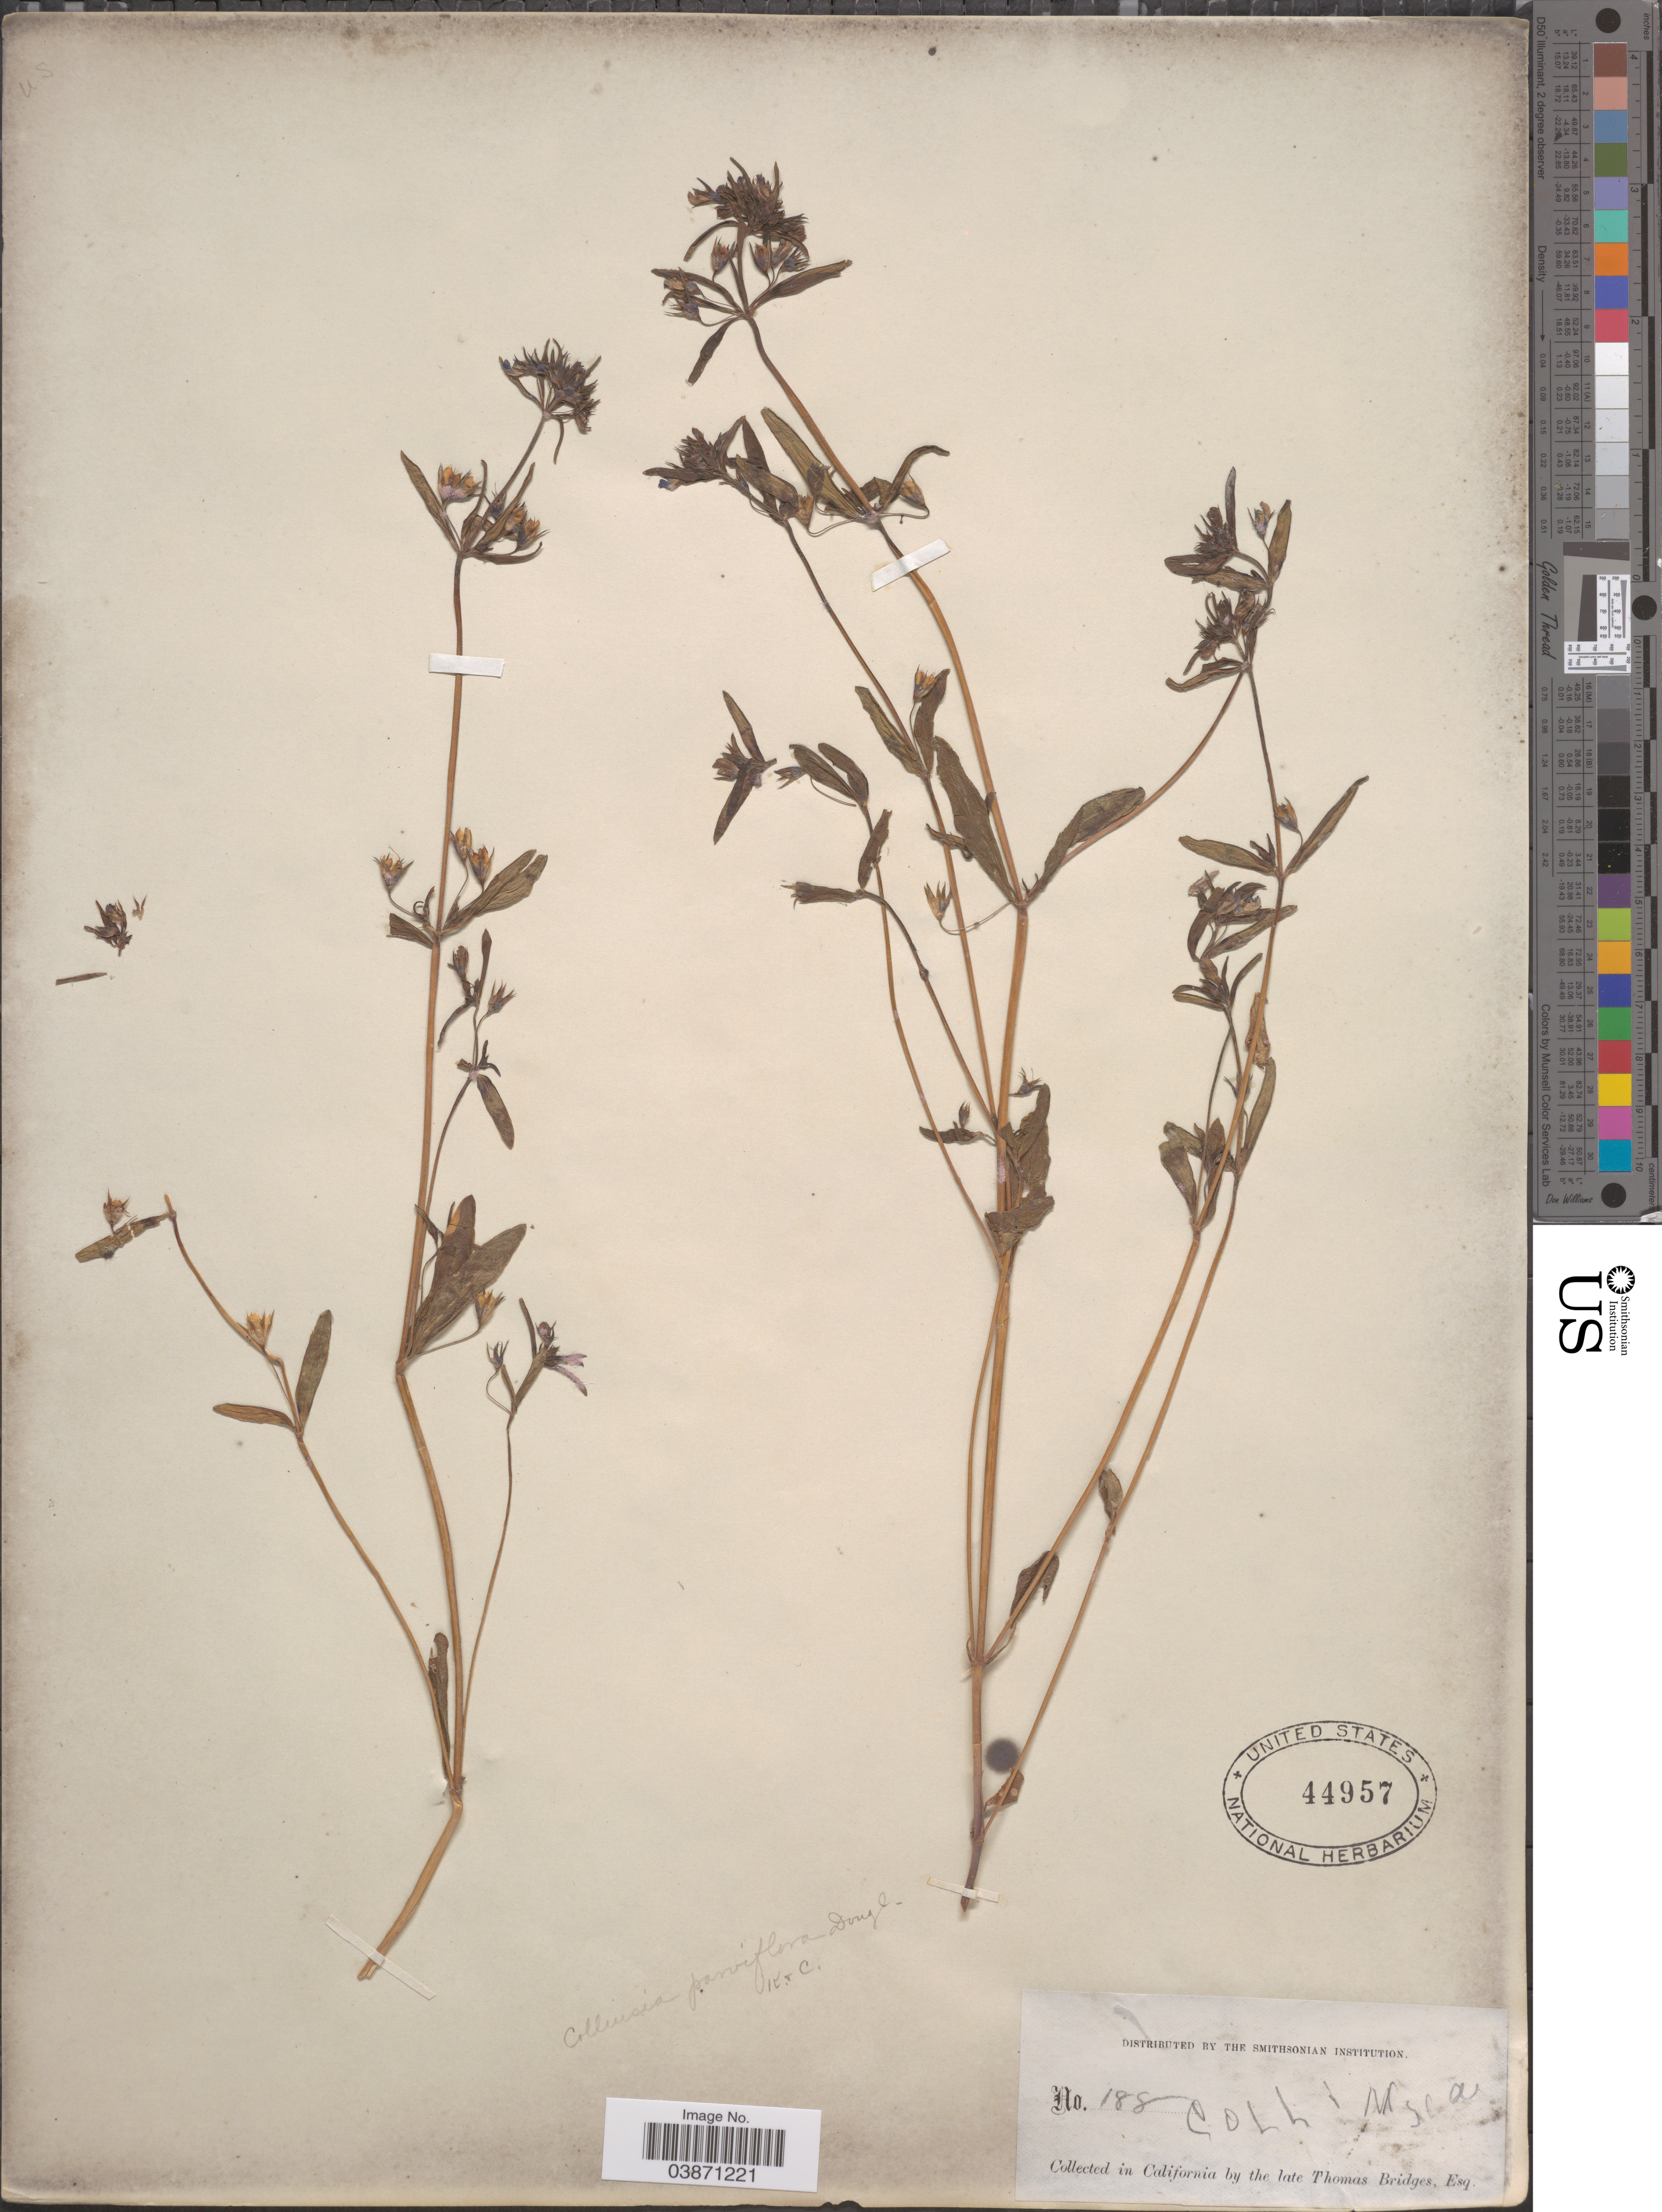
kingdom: Plantae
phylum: Tracheophyta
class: Magnoliopsida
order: Lamiales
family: Plantaginaceae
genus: Collinsia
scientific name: Collinsia parviflora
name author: Douglas ex Lindl.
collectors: T. Bridges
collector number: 188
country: United States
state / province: California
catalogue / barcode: US 44957